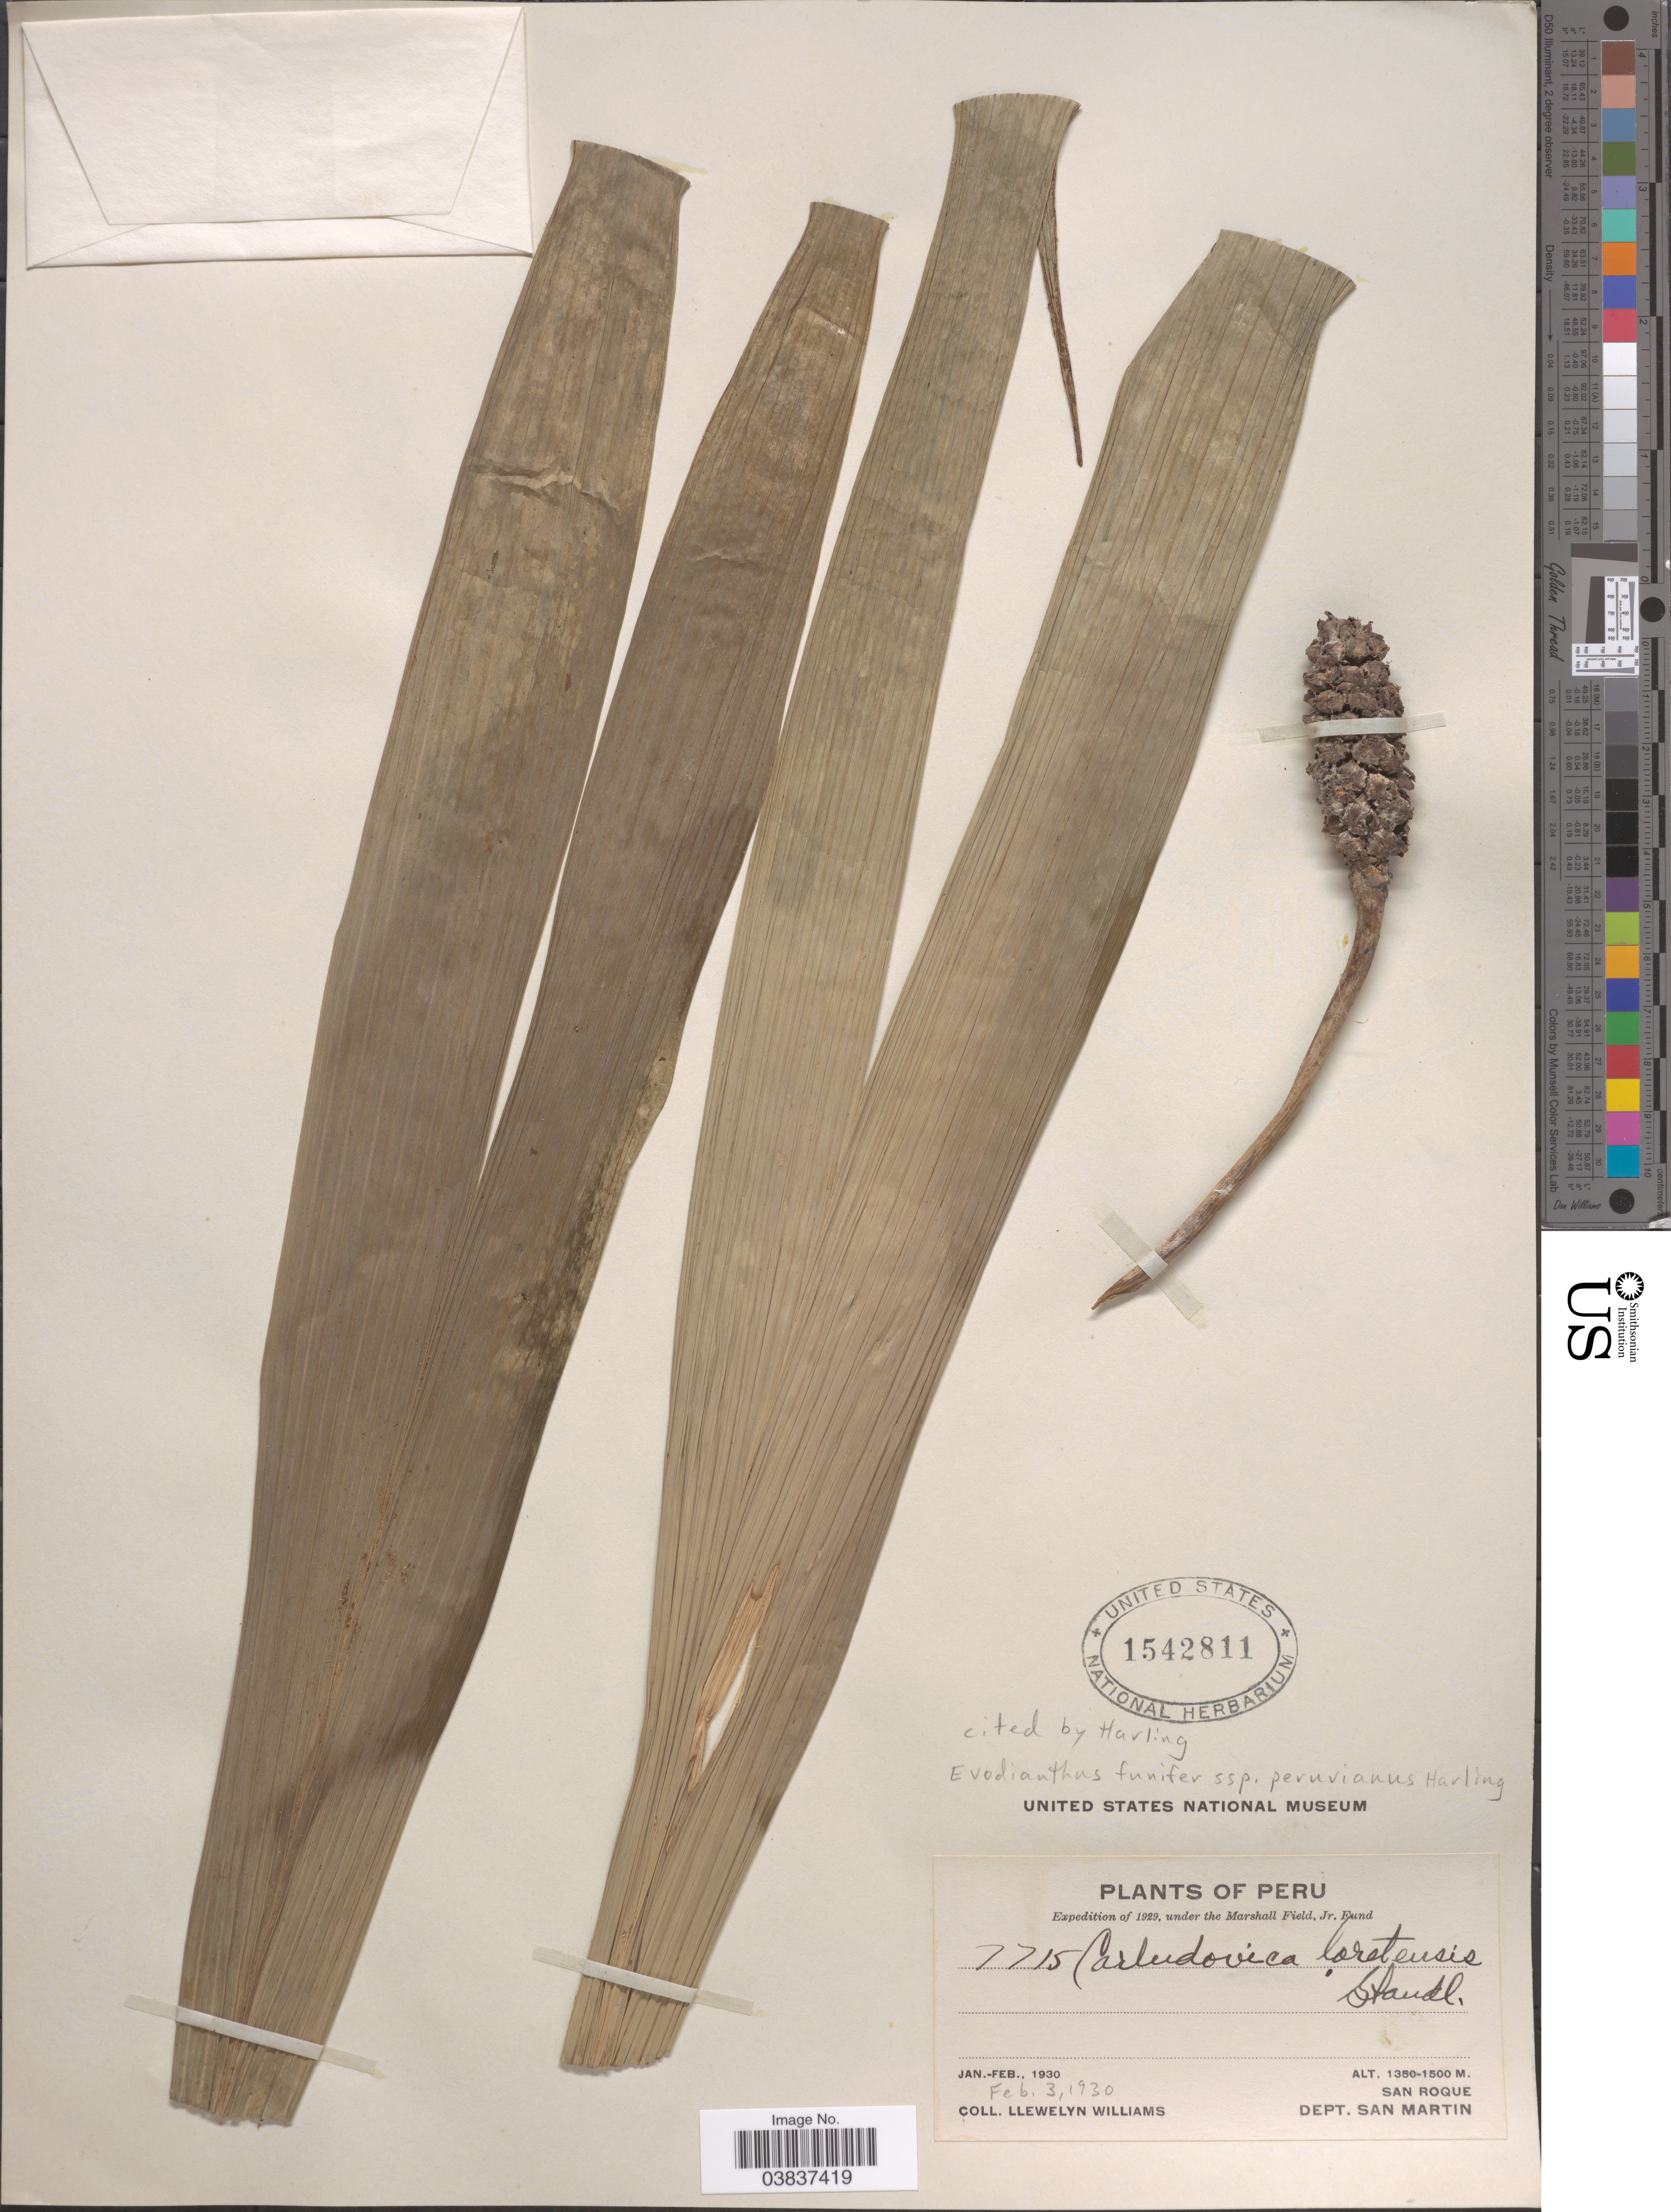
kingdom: Plantae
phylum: Tracheophyta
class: Liliopsida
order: Pandanales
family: Cyclanthaceae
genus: Evodianthus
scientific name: Evodianthus funifer subsp. peruvianus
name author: Harling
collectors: Ll. Williams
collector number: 7715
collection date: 1930-02-03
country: Peru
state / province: San Martín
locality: San Roque. Dept. San Martin.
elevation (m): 1350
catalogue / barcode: US 1542811